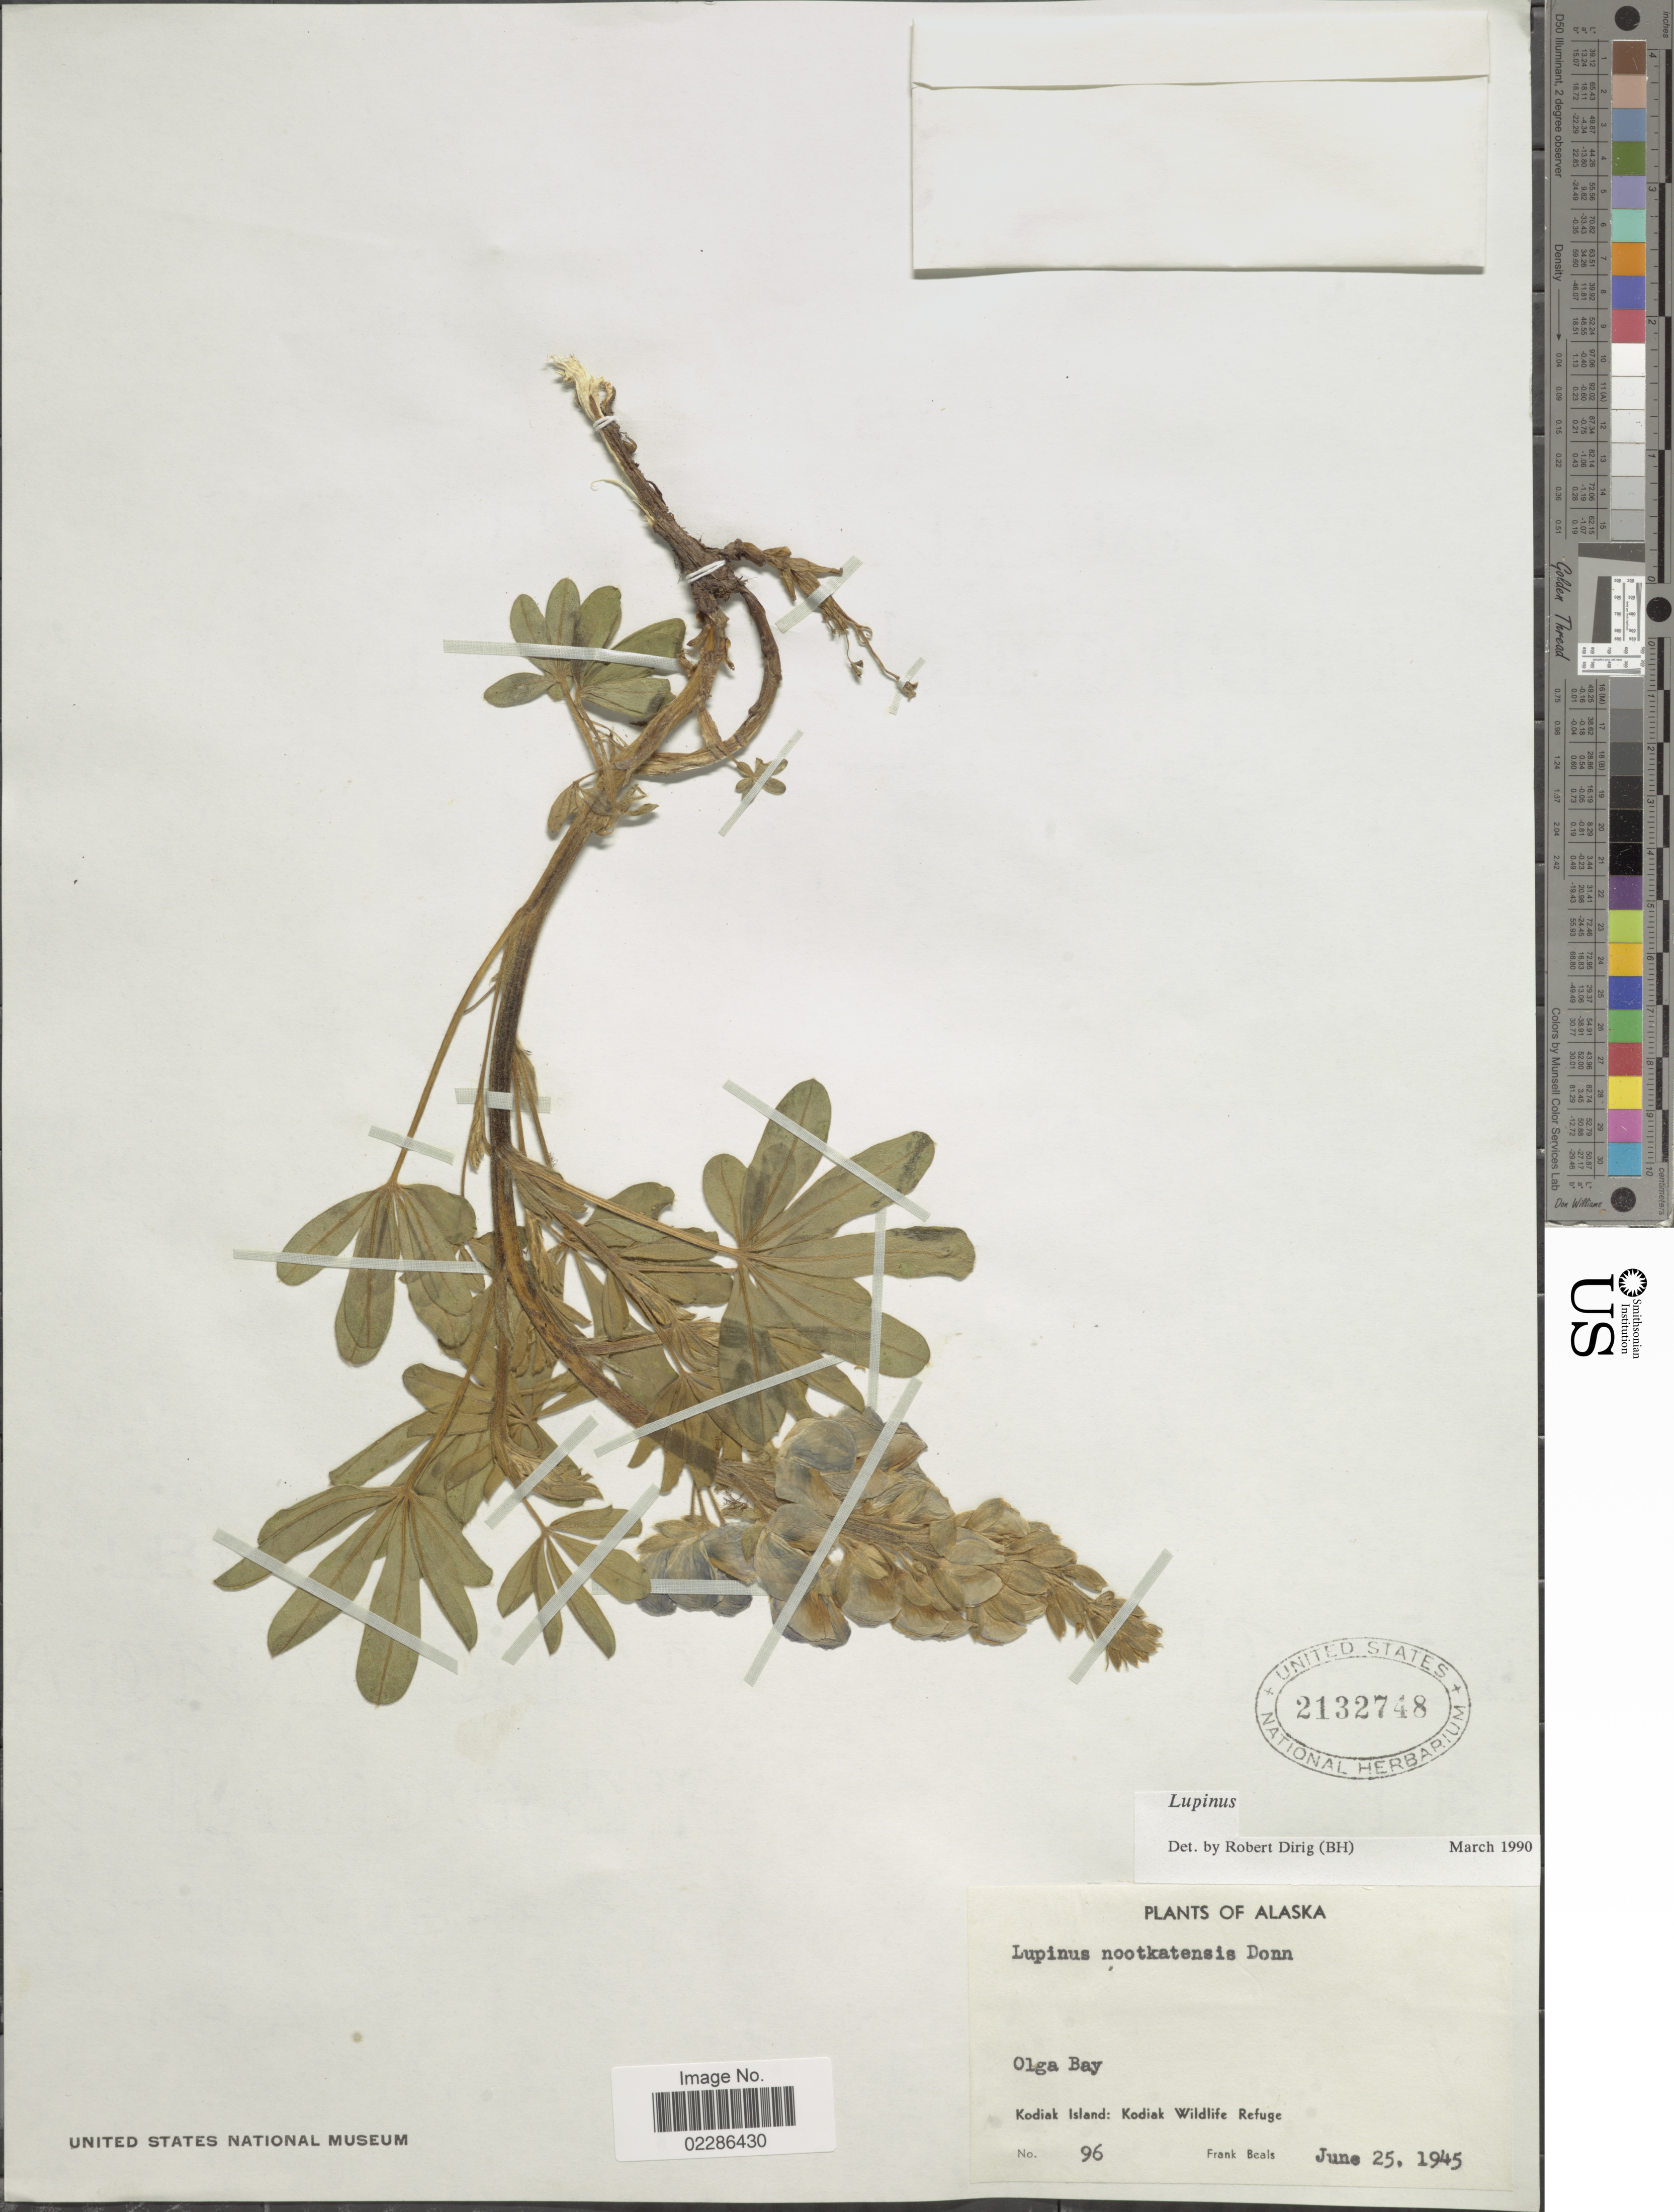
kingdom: Plantae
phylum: Tracheophyta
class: Magnoliopsida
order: Fabales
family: Fabaceae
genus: Lupinus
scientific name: Lupinus nootkatensis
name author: Donn ex Sims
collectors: F. Beals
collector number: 96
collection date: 1945-06-25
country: United States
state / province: Alaska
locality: Olga Bay, Kodiak Island: Kodiak Wildlife Refuge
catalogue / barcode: US 2132748